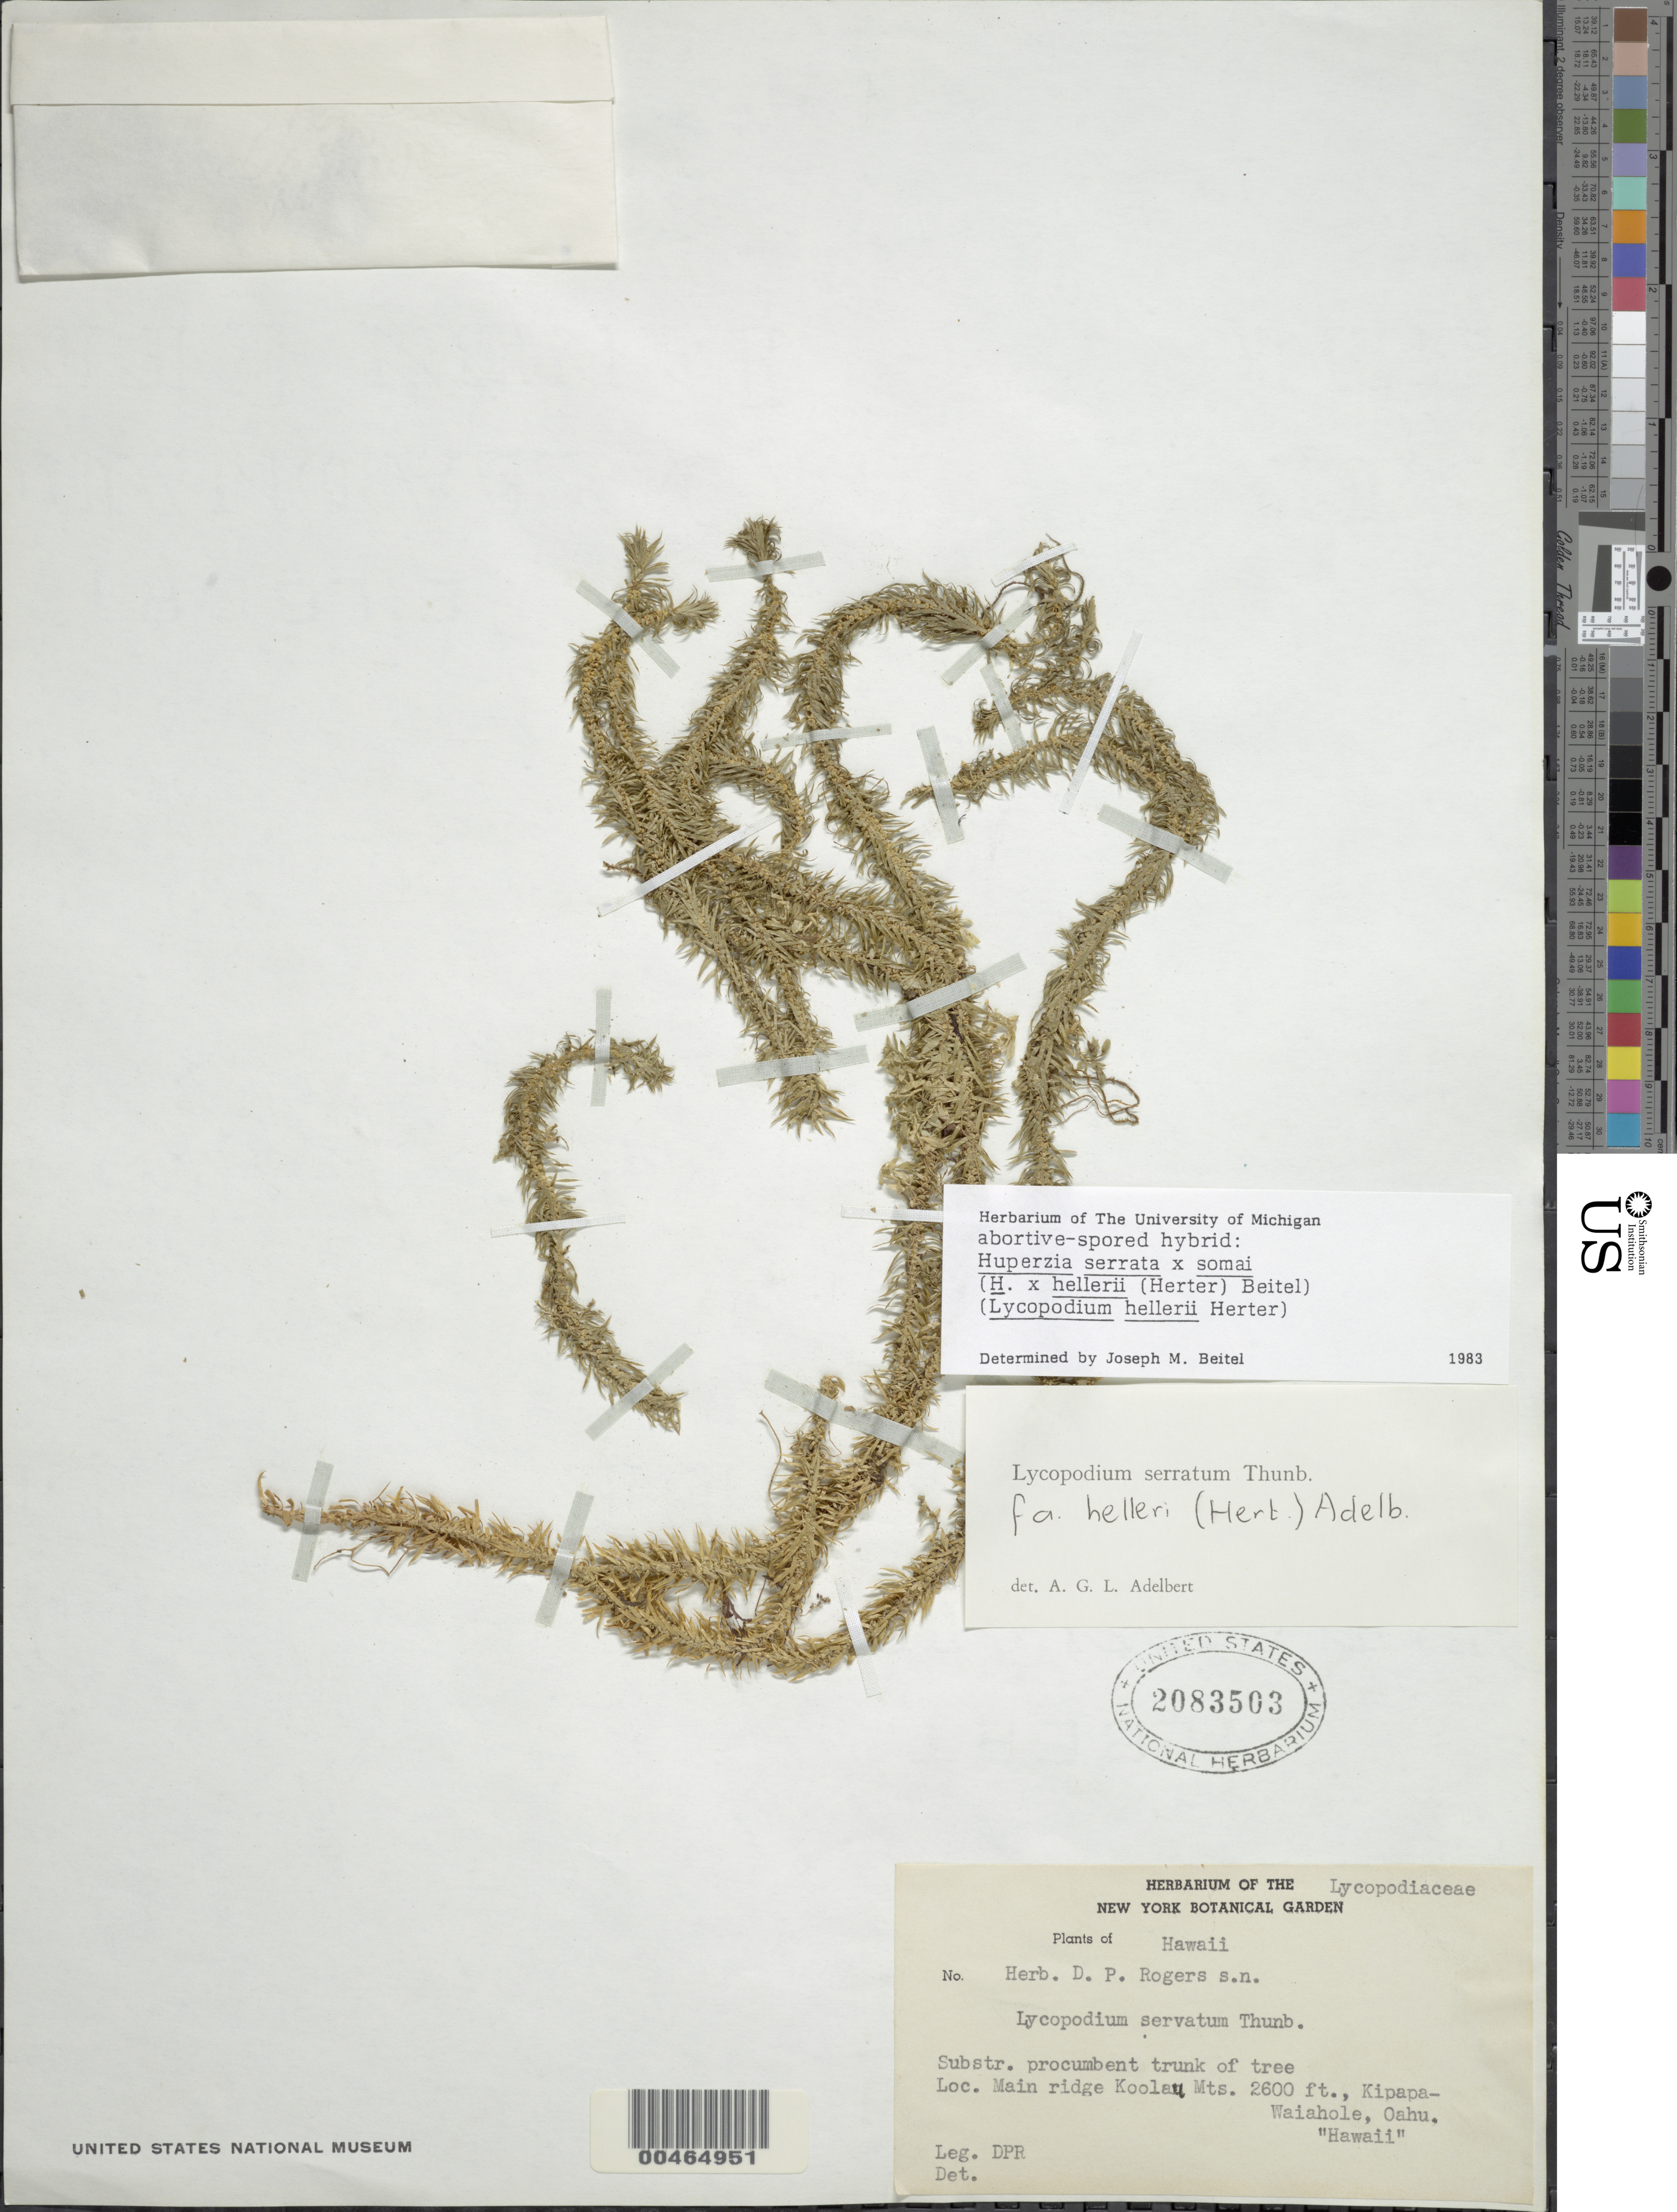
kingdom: Plantae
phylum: Tracheophyta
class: Lycopodiopsida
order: Lycopodiales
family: Lycopodiaceae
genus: Huperzia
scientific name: Huperzia serrata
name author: (Thunb.) Trevis.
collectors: D. Rogers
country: United States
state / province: Hawaii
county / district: Honolulu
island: Oahu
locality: Main ridge Koolau Mountains, Kipapa-Waiahole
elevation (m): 792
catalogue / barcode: US 2083503